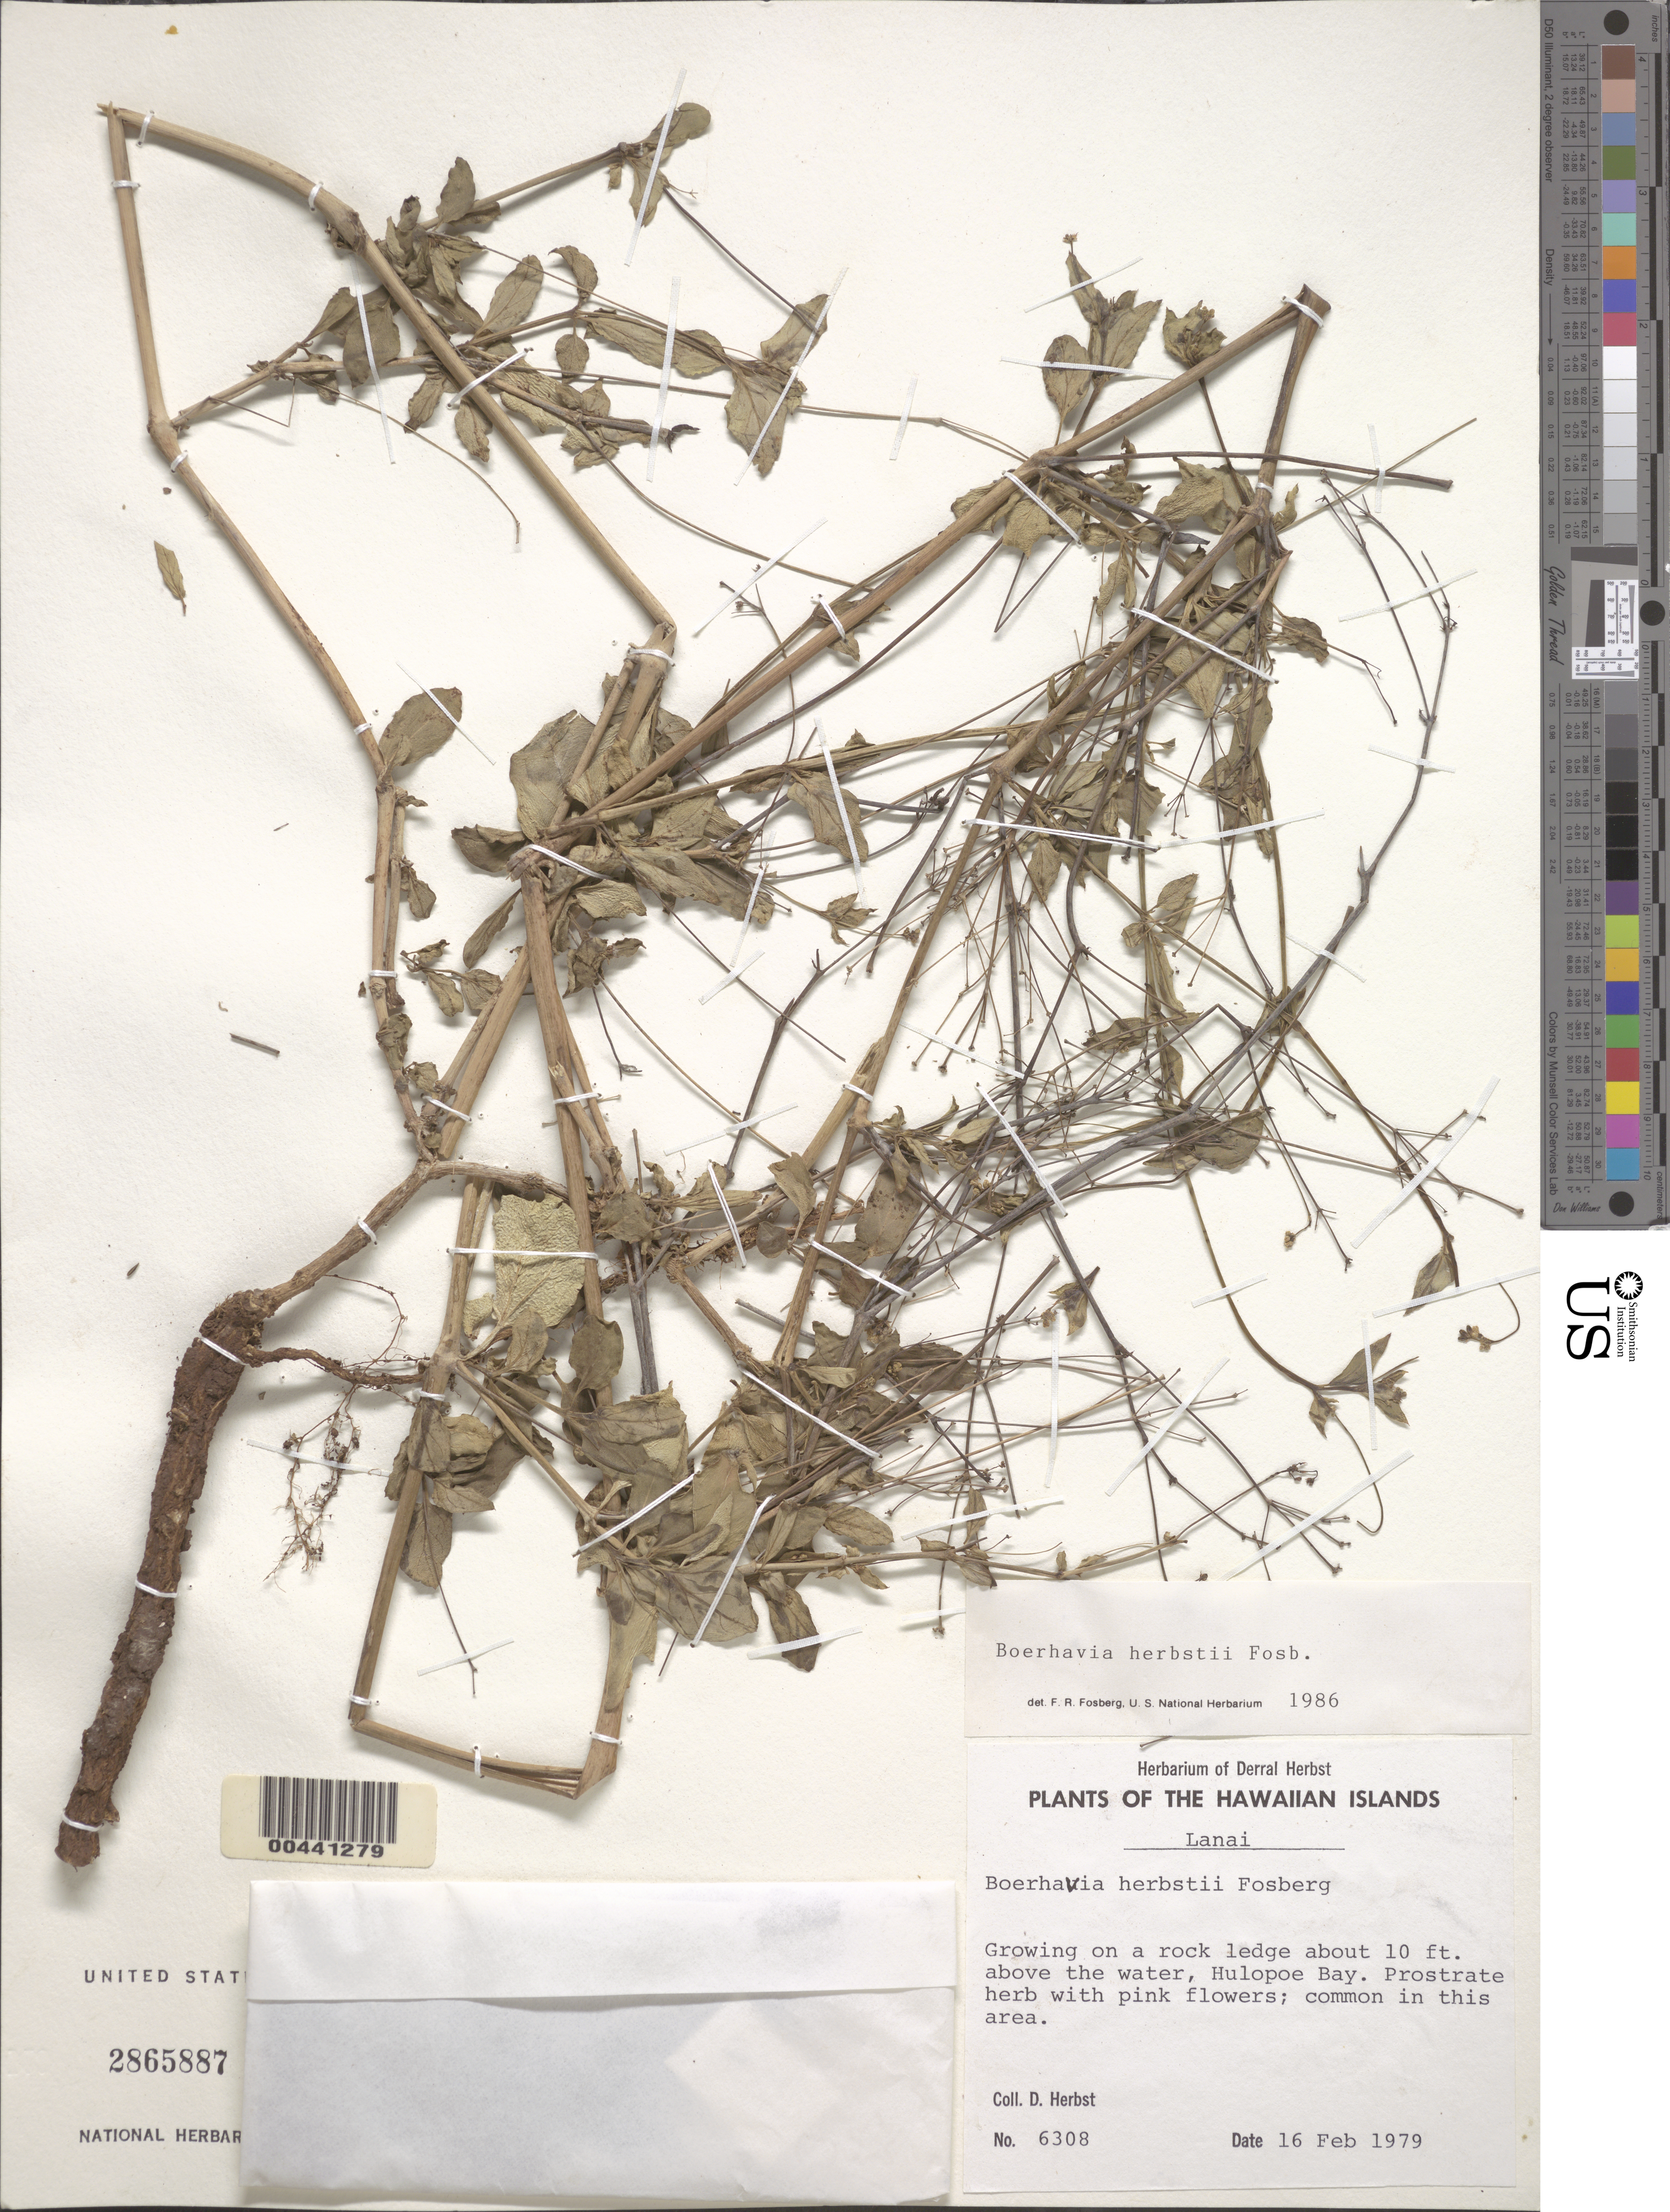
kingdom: Plantae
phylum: Tracheophyta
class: Magnoliopsida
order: Caryophyllales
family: Nyctaginaceae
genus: Boerhavia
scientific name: Boerhavia herbstii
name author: Fosberg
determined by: Fosberg, F. R.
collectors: D. R. Herbst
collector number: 6308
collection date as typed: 16 Feb 1909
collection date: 1909-02-16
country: United States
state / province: Hawaii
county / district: Maui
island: Lana'i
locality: Hulopoe Bay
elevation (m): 3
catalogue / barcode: US 2865887